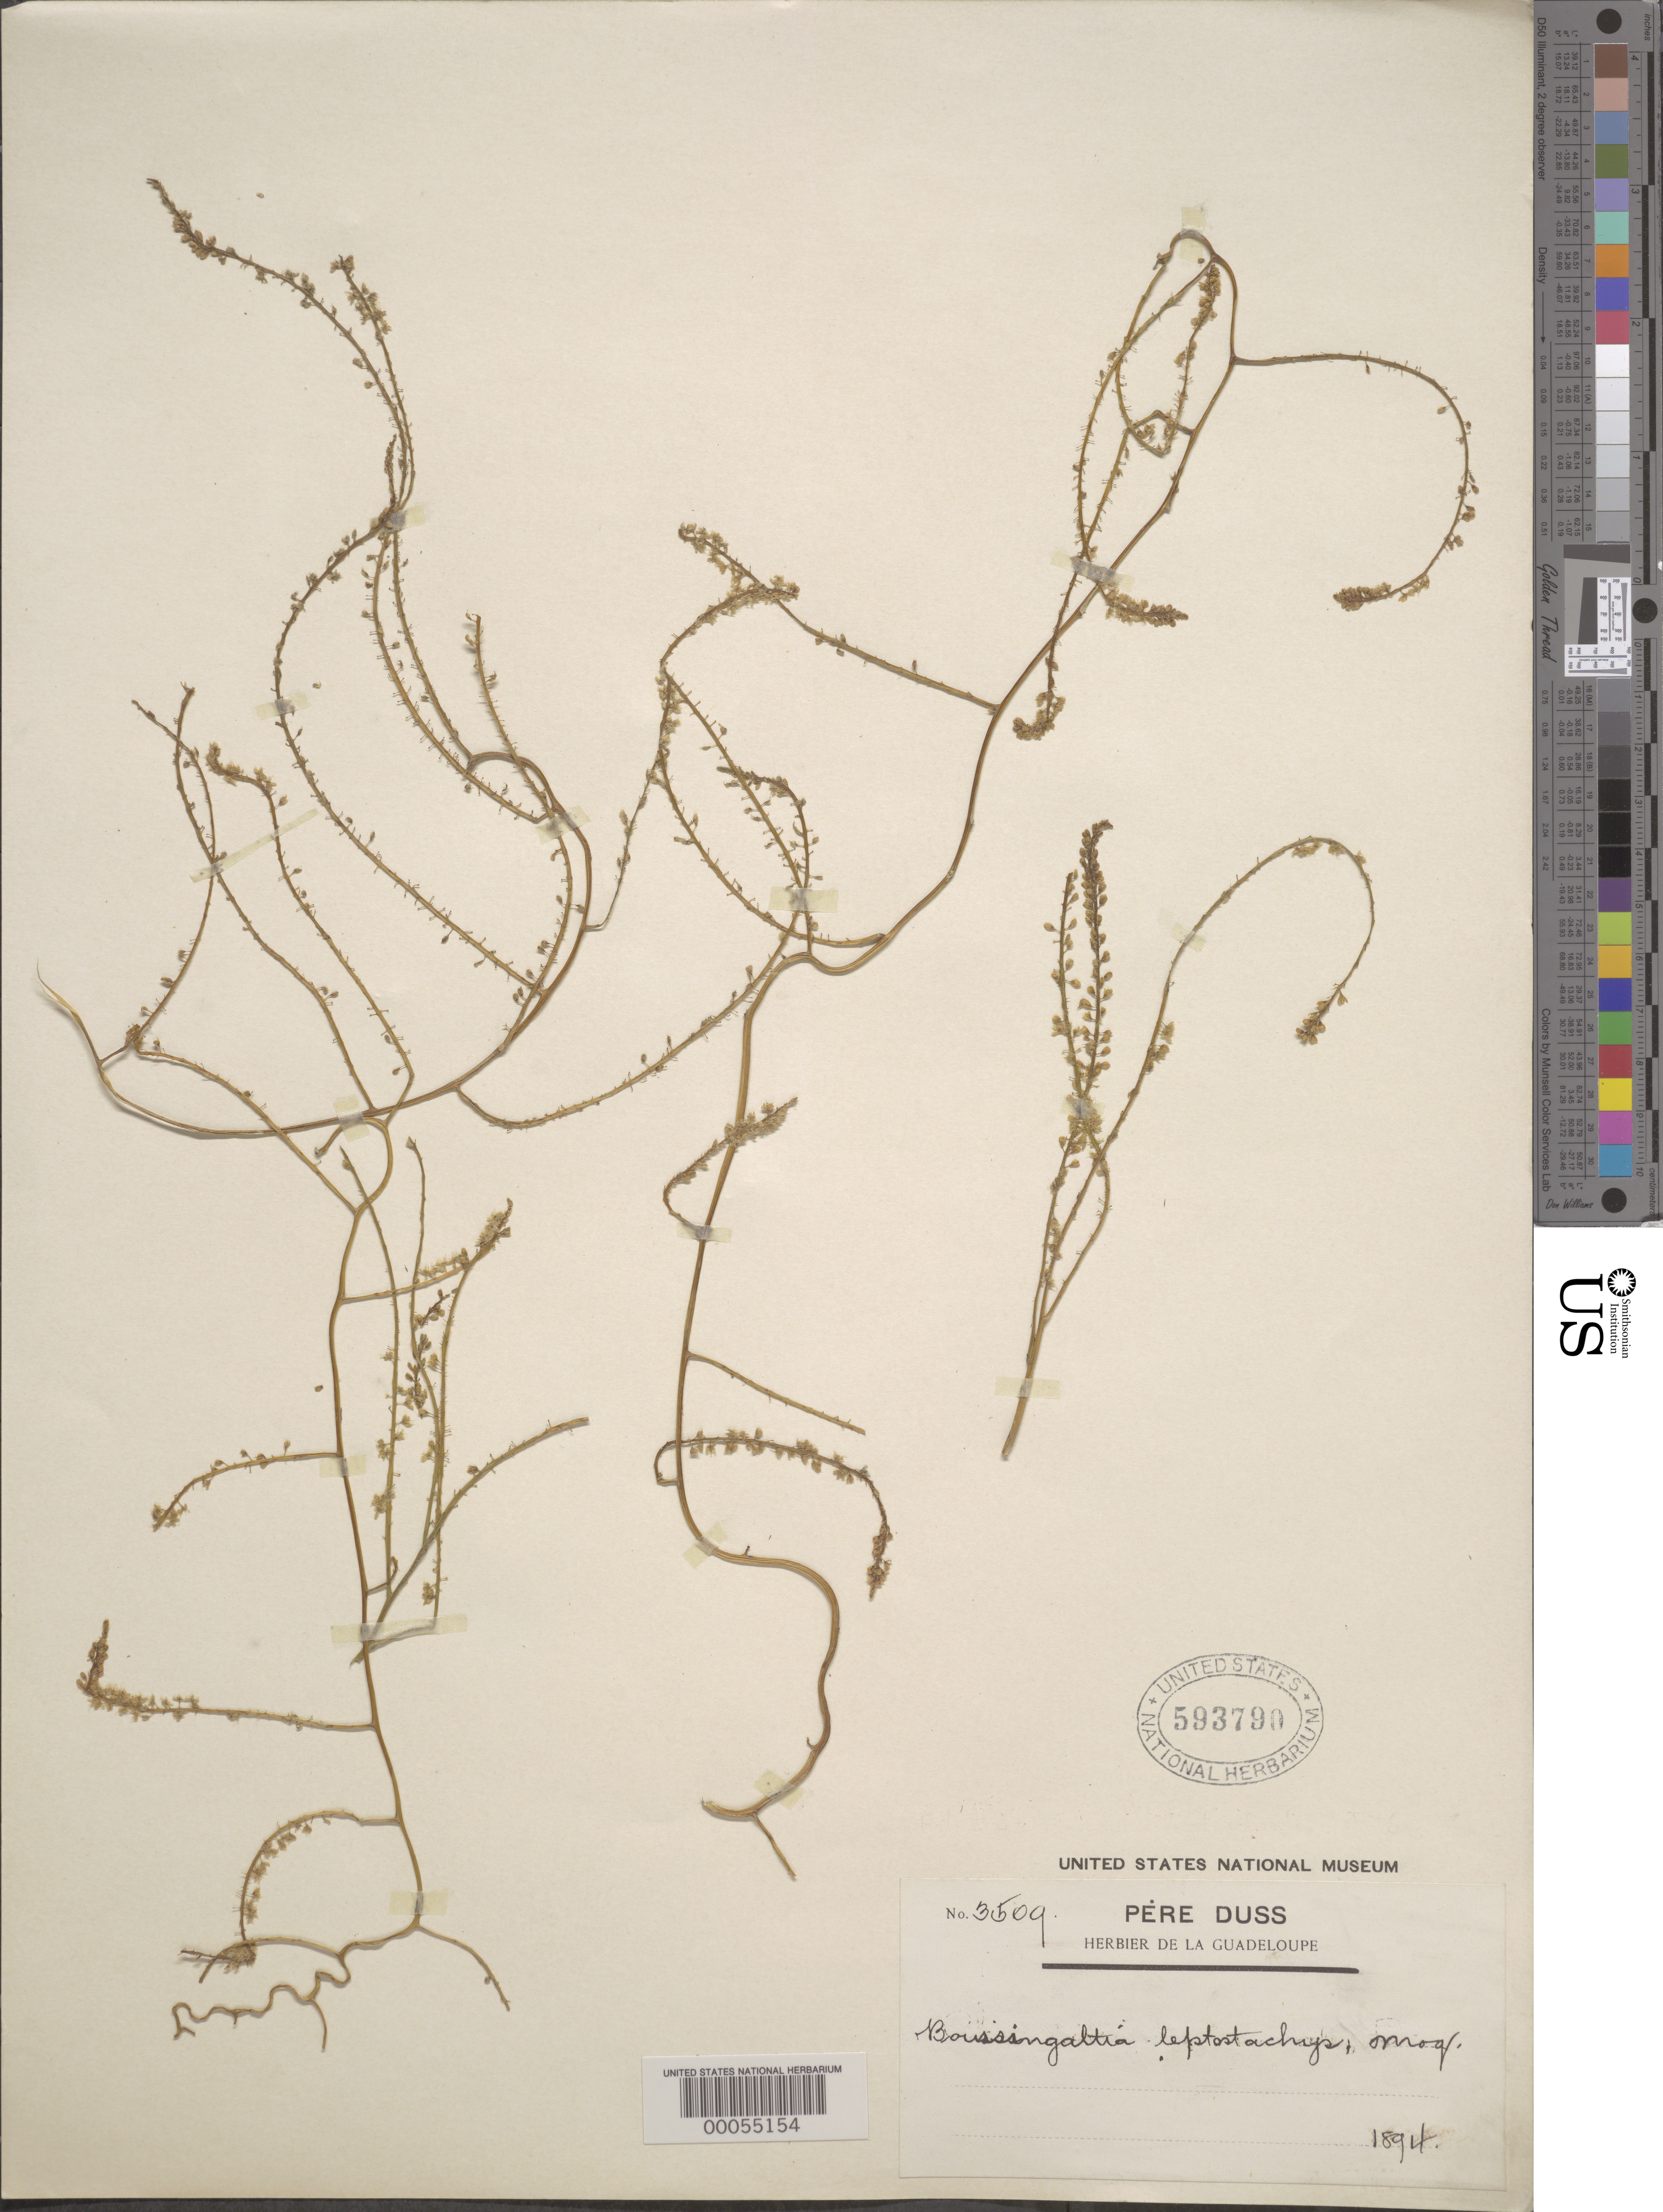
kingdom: Plantae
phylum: Tracheophyta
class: Magnoliopsida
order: Caryophyllales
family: Basellaceae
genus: Anredera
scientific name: Anredera vesicaria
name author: (Lam.) C.F. Gaertn.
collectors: Père Duss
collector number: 3509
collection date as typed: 1894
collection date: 1894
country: Guadeloupe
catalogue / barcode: US 593790